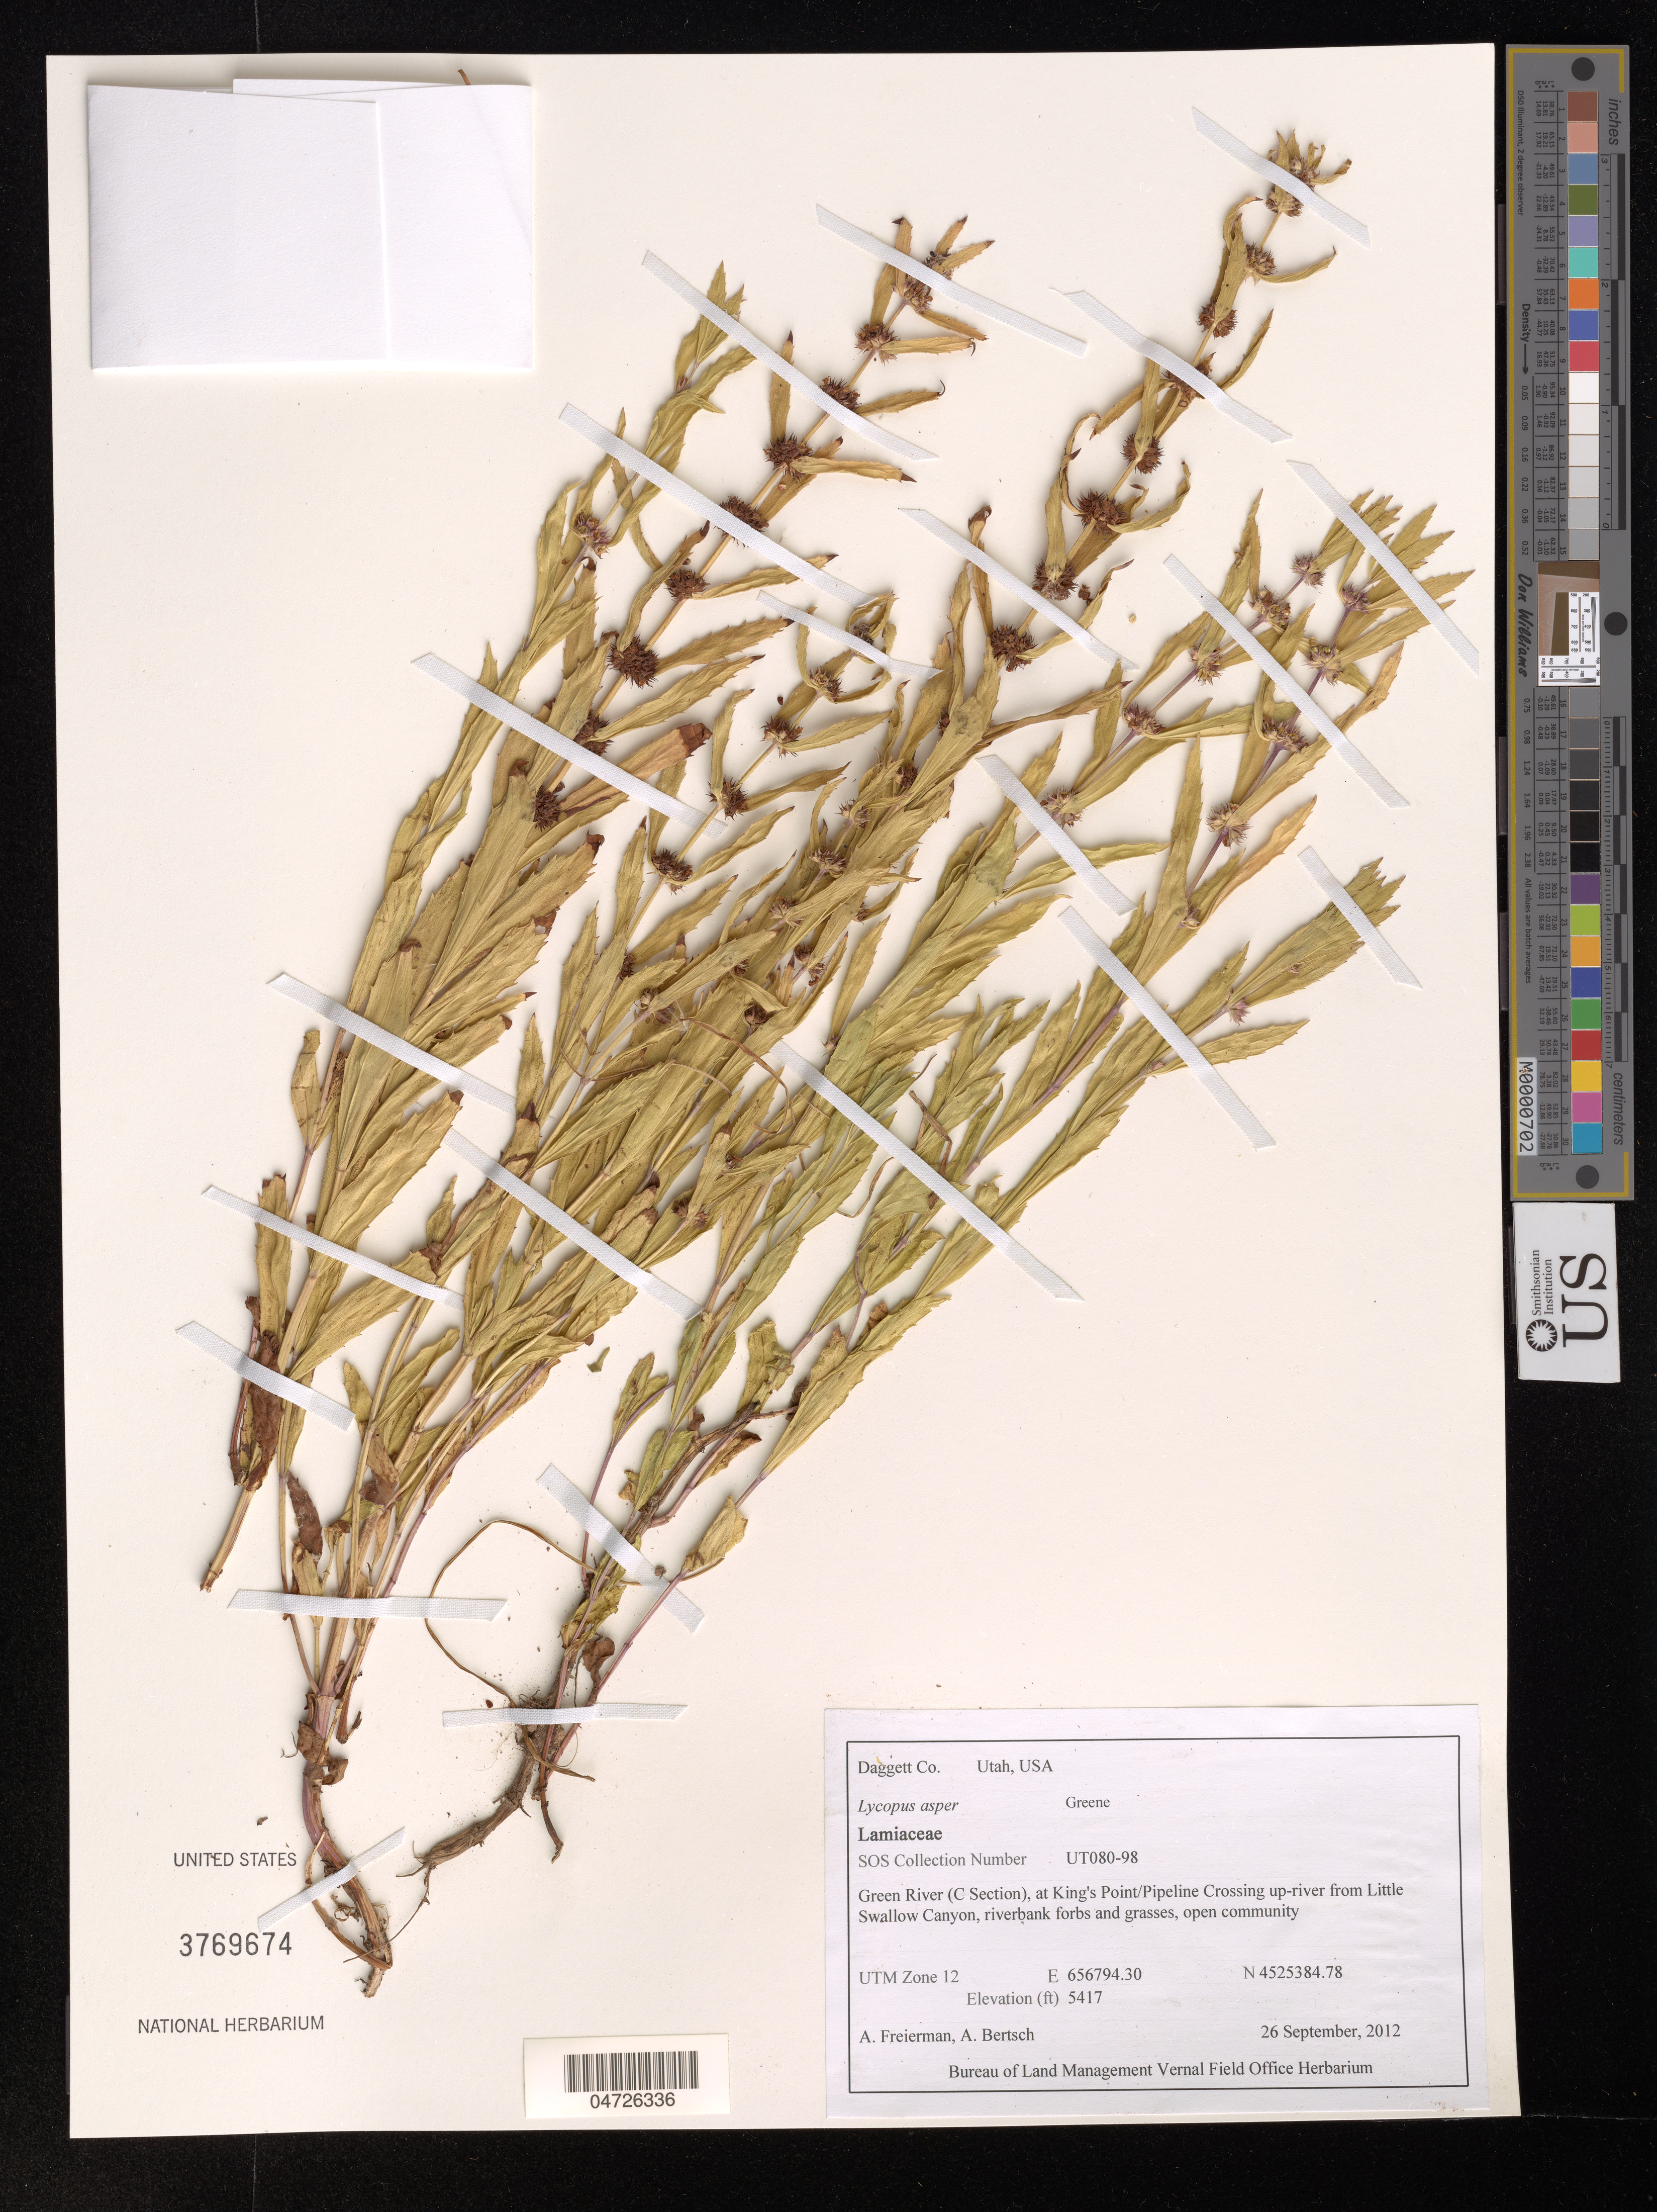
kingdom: Plantae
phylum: Tracheophyta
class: Magnoliopsida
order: Lamiales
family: Lamiaceae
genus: Lycopus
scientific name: Lycopus asper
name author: Greene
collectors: A. Freierman & Bertsch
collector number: UT080-98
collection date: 2012-09-26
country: United States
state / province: Utah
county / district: Daggett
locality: Daggett Co. Green River (C Section), at King's Point/Pipeline Crossing up-river from Little Swallow Canyon, riverbank. UTM Zone 12.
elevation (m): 1651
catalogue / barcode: US 3769674